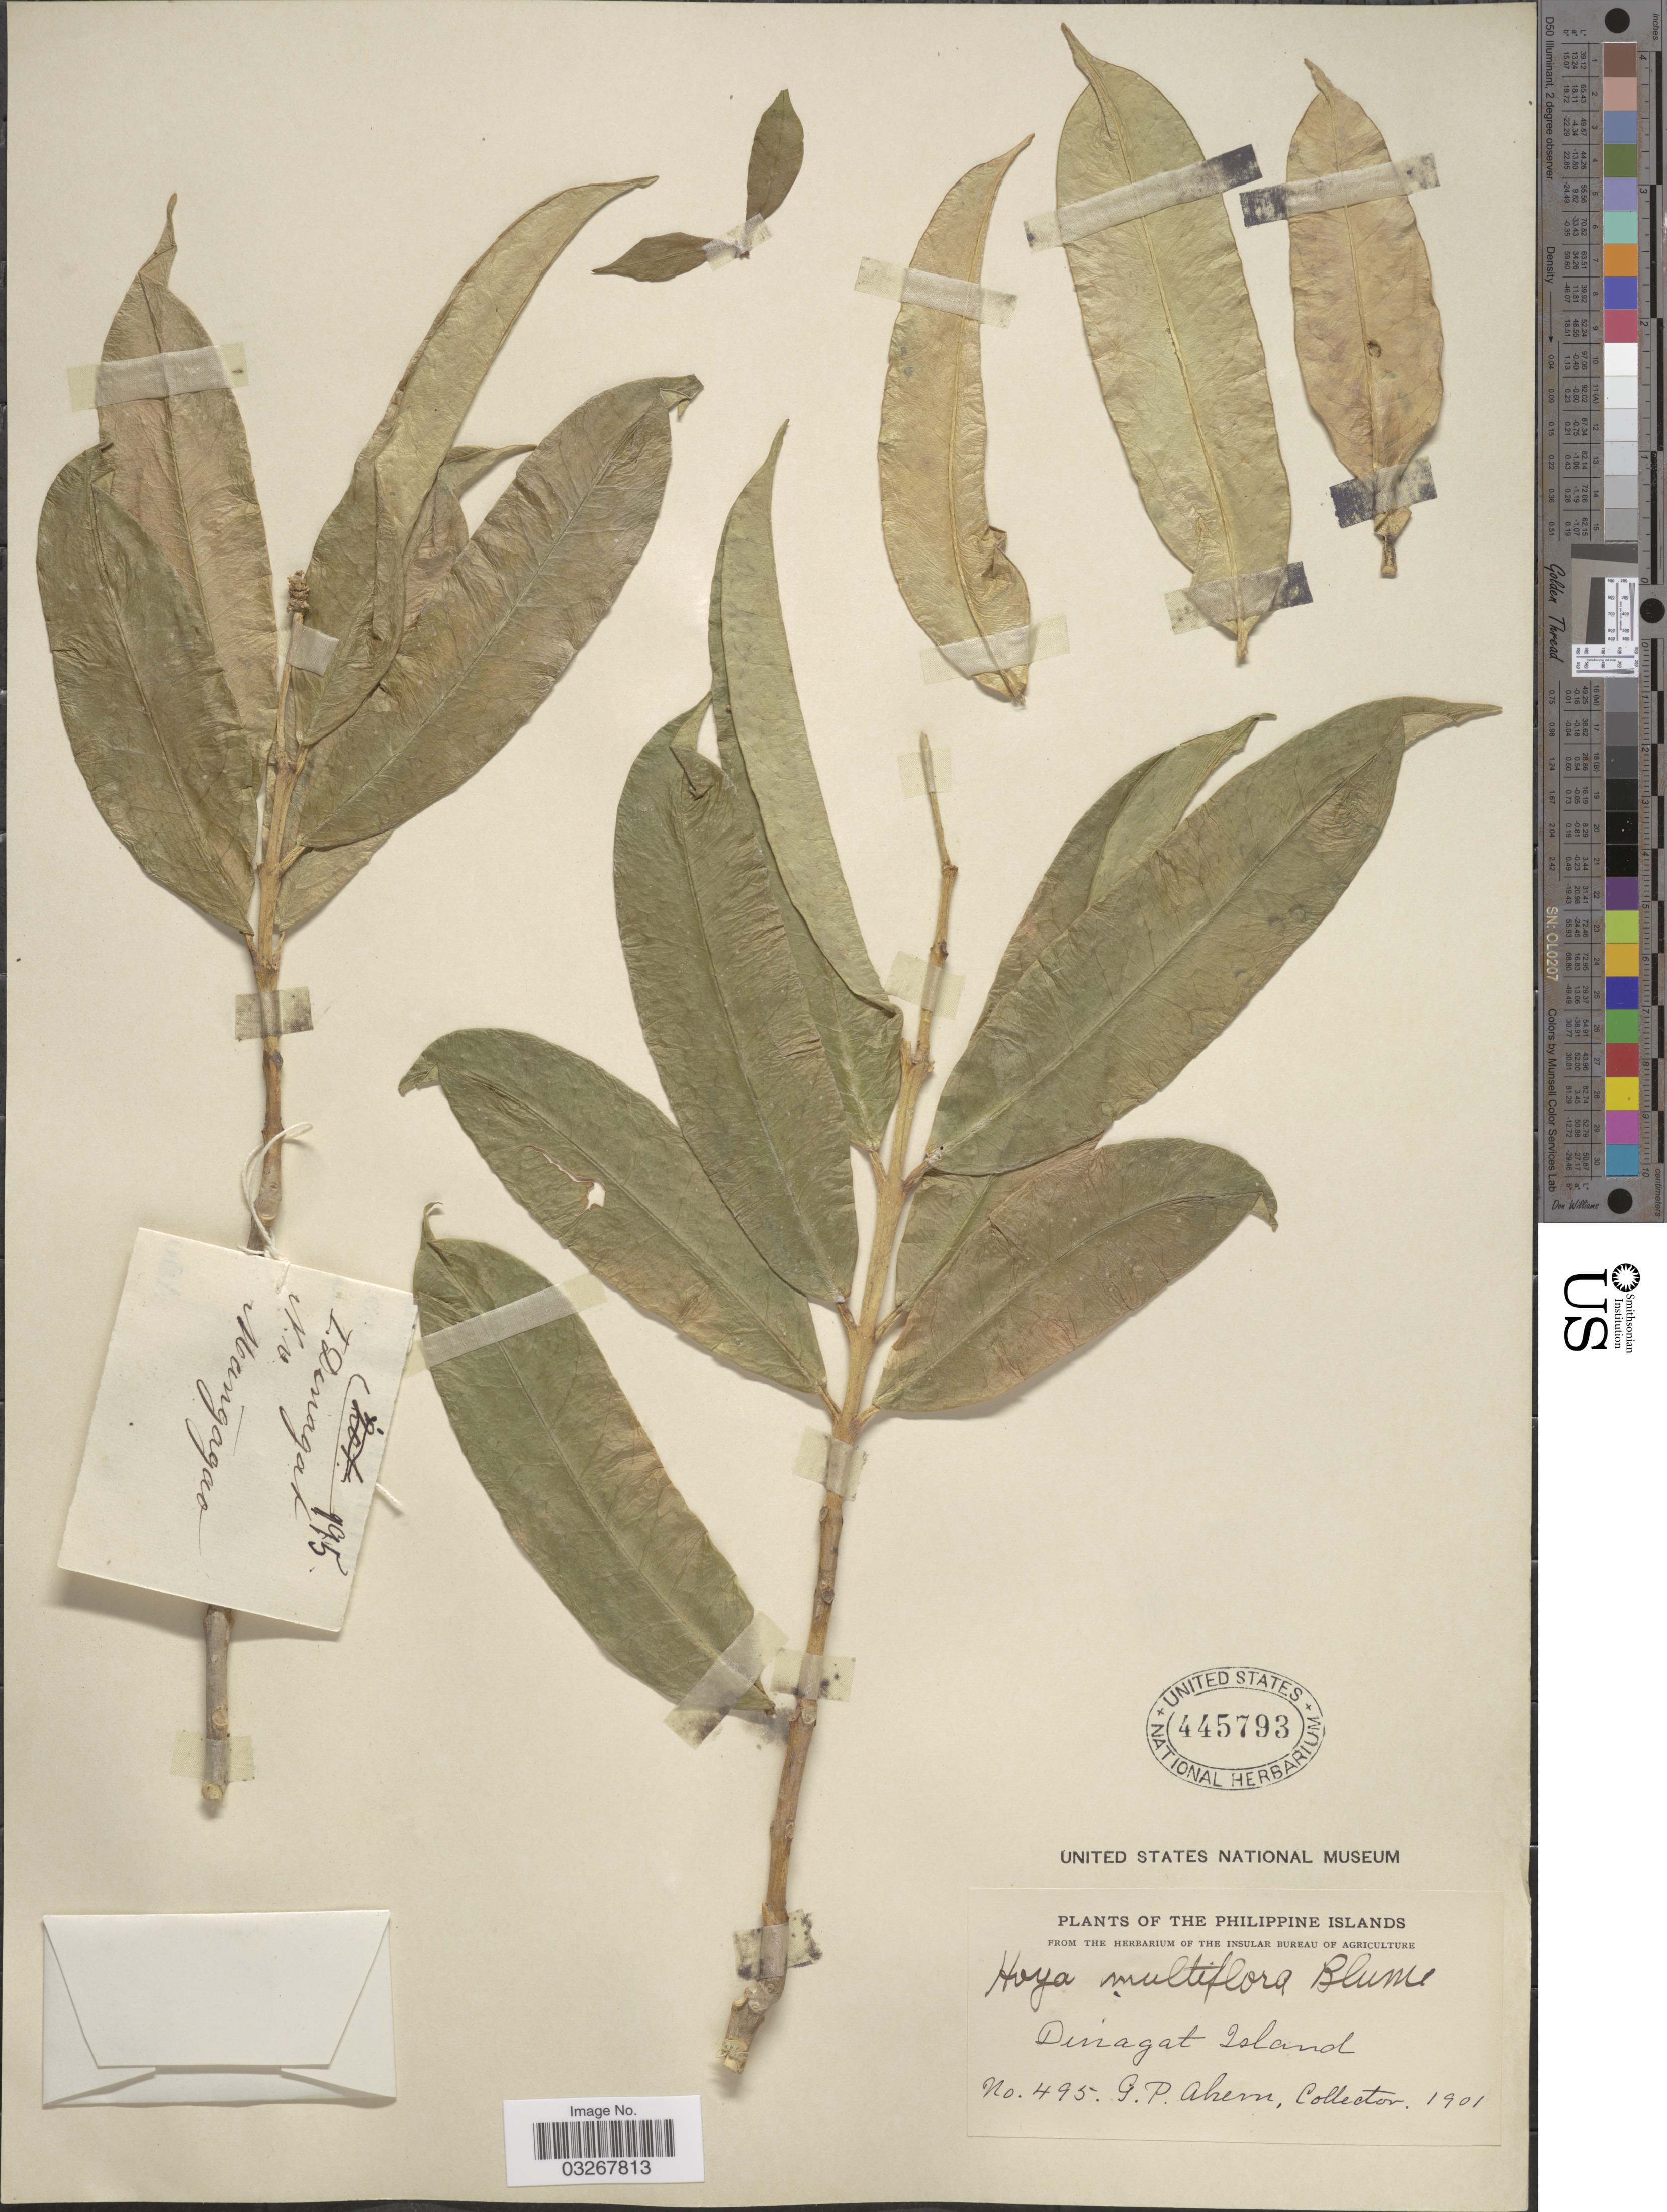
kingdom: Plantae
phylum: Tracheophyta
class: Magnoliopsida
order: Gentianales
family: Apocynaceae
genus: Centrostemma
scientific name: Centrostemma multiflorum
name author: (Blume) Decne.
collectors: G. Ahern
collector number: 495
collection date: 1901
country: Philippines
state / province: Caraga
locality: Dinagat Island.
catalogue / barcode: US 445793